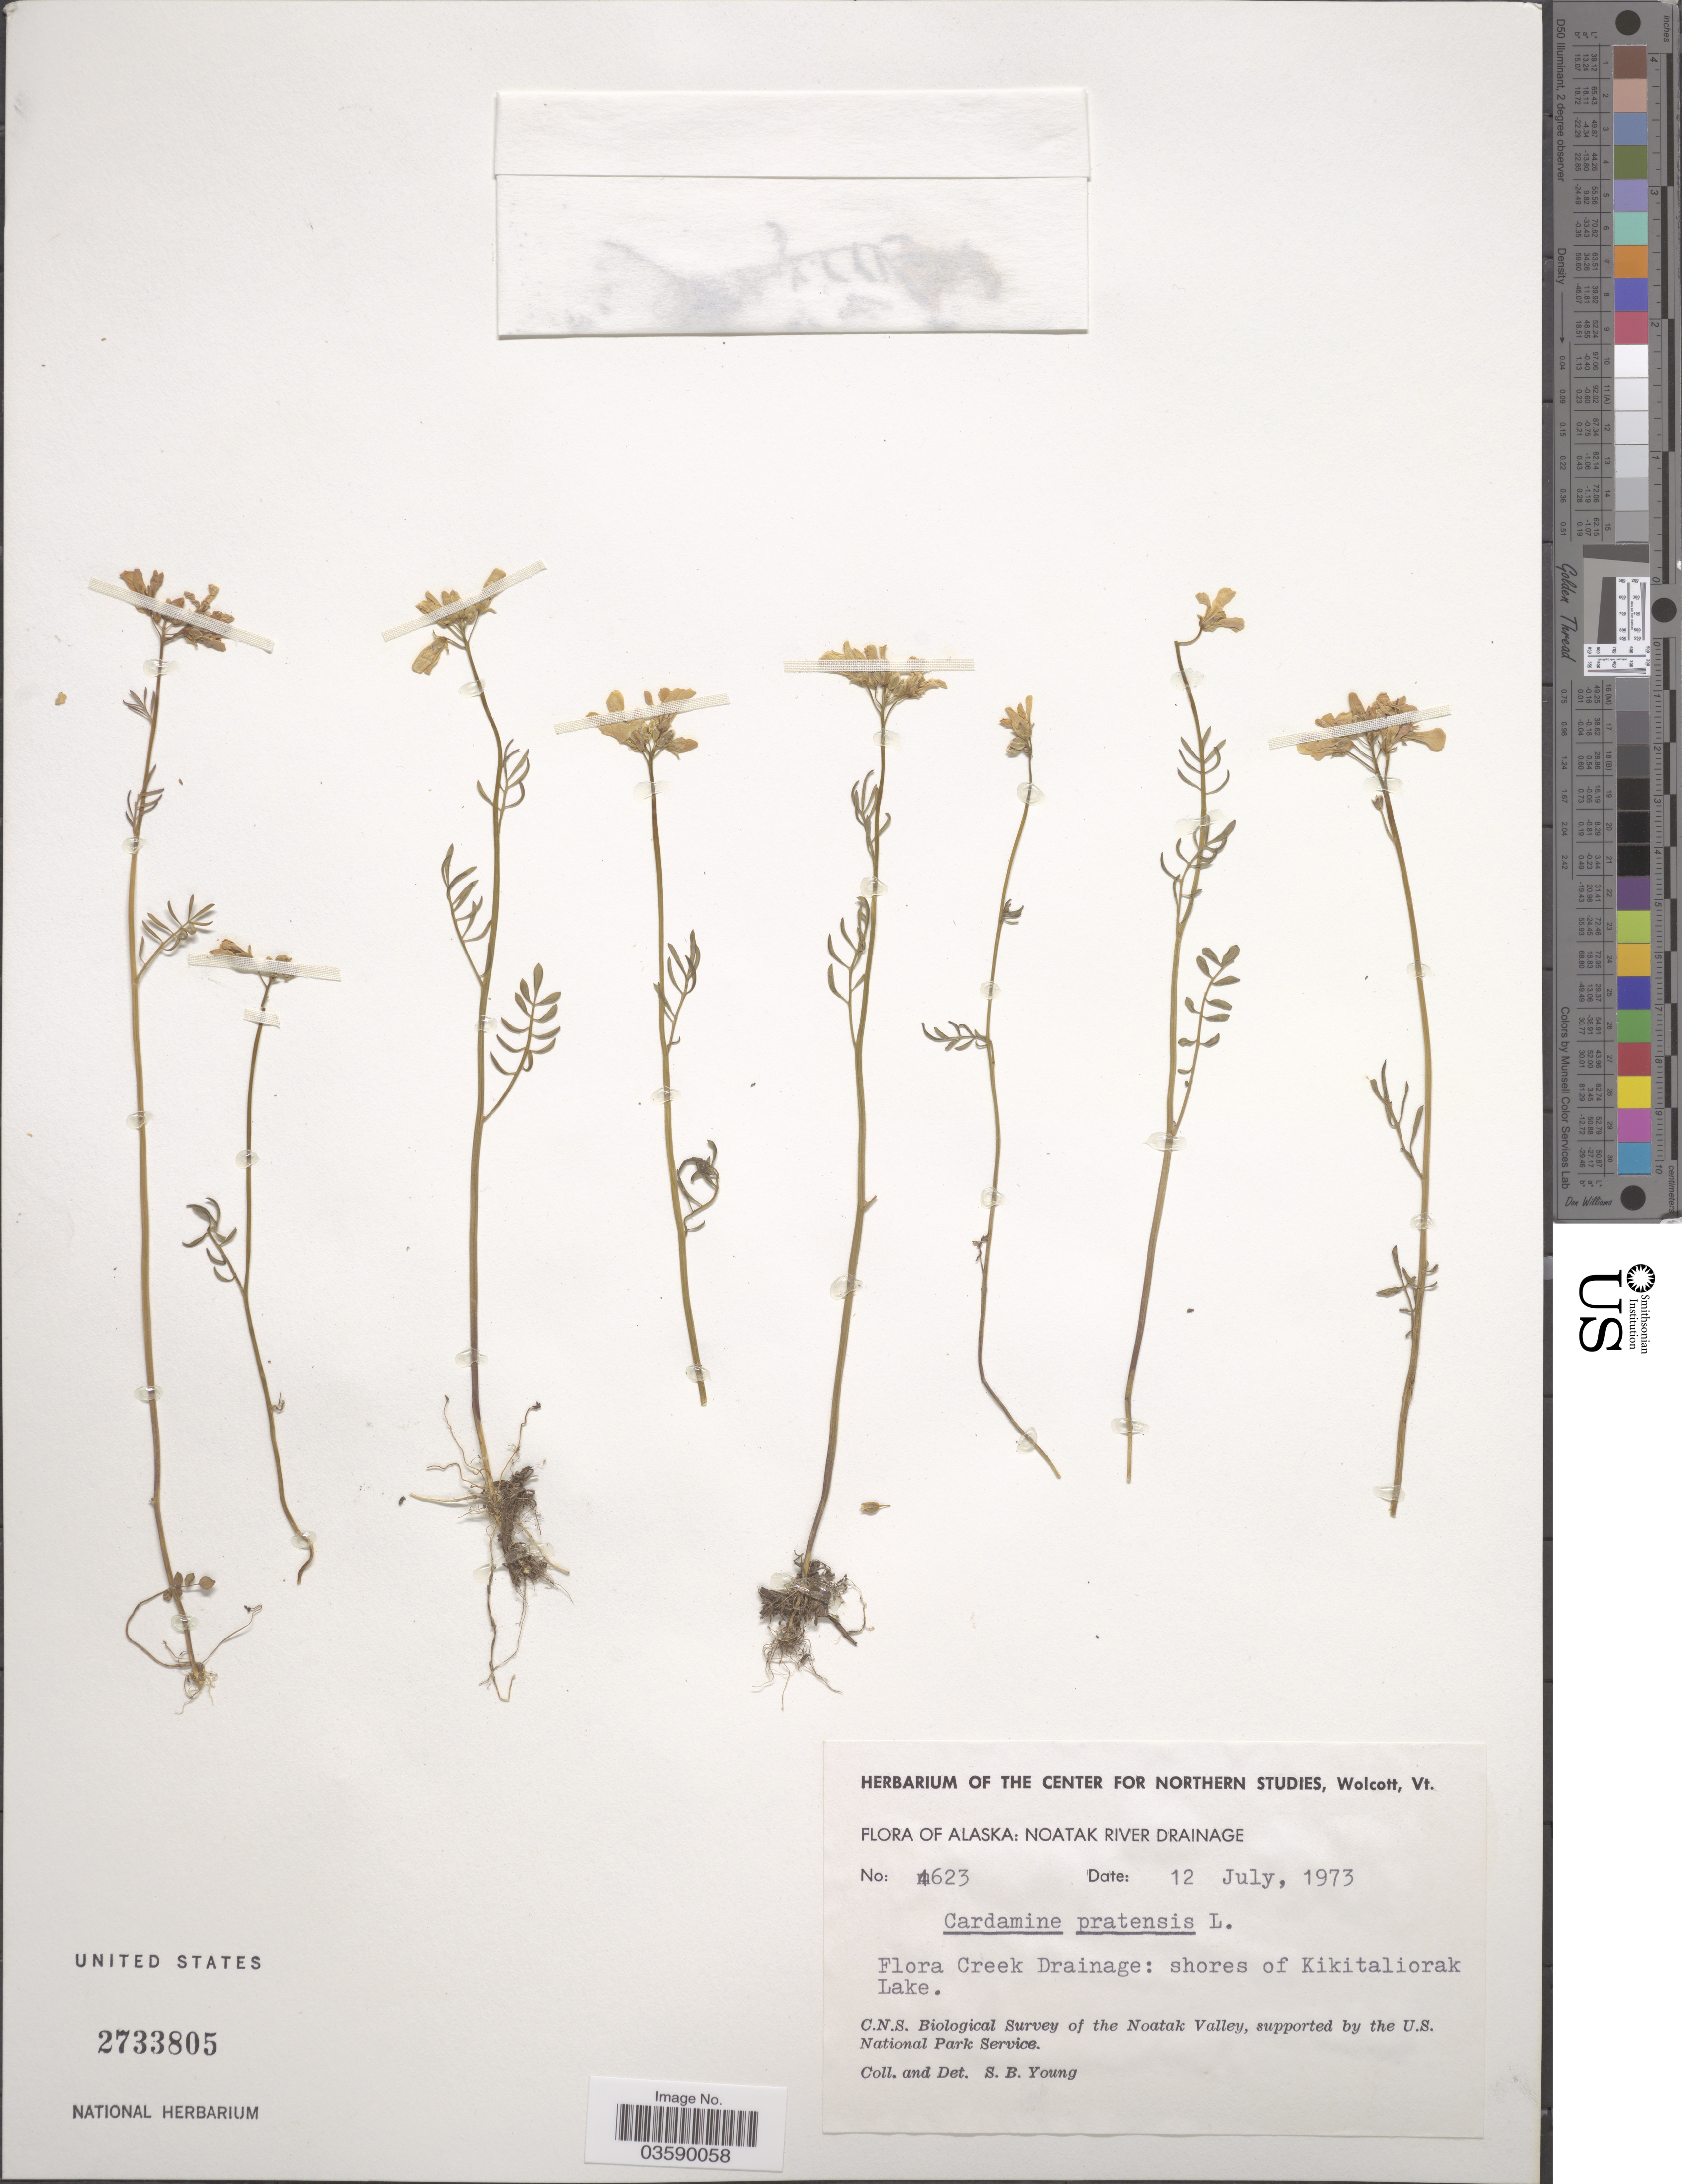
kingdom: Plantae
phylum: Tracheophyta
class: Magnoliopsida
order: Brassicales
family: Brassicaceae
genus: Cardamine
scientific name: Cardamine pratensis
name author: L.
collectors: S. Young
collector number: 4623*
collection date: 1973-07-12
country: United States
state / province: Alaska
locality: Noatak River Drainage. Flora Creek Drainage: shores of Kikitaliorak Lake. Noatak Valley.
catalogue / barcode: US 2733805